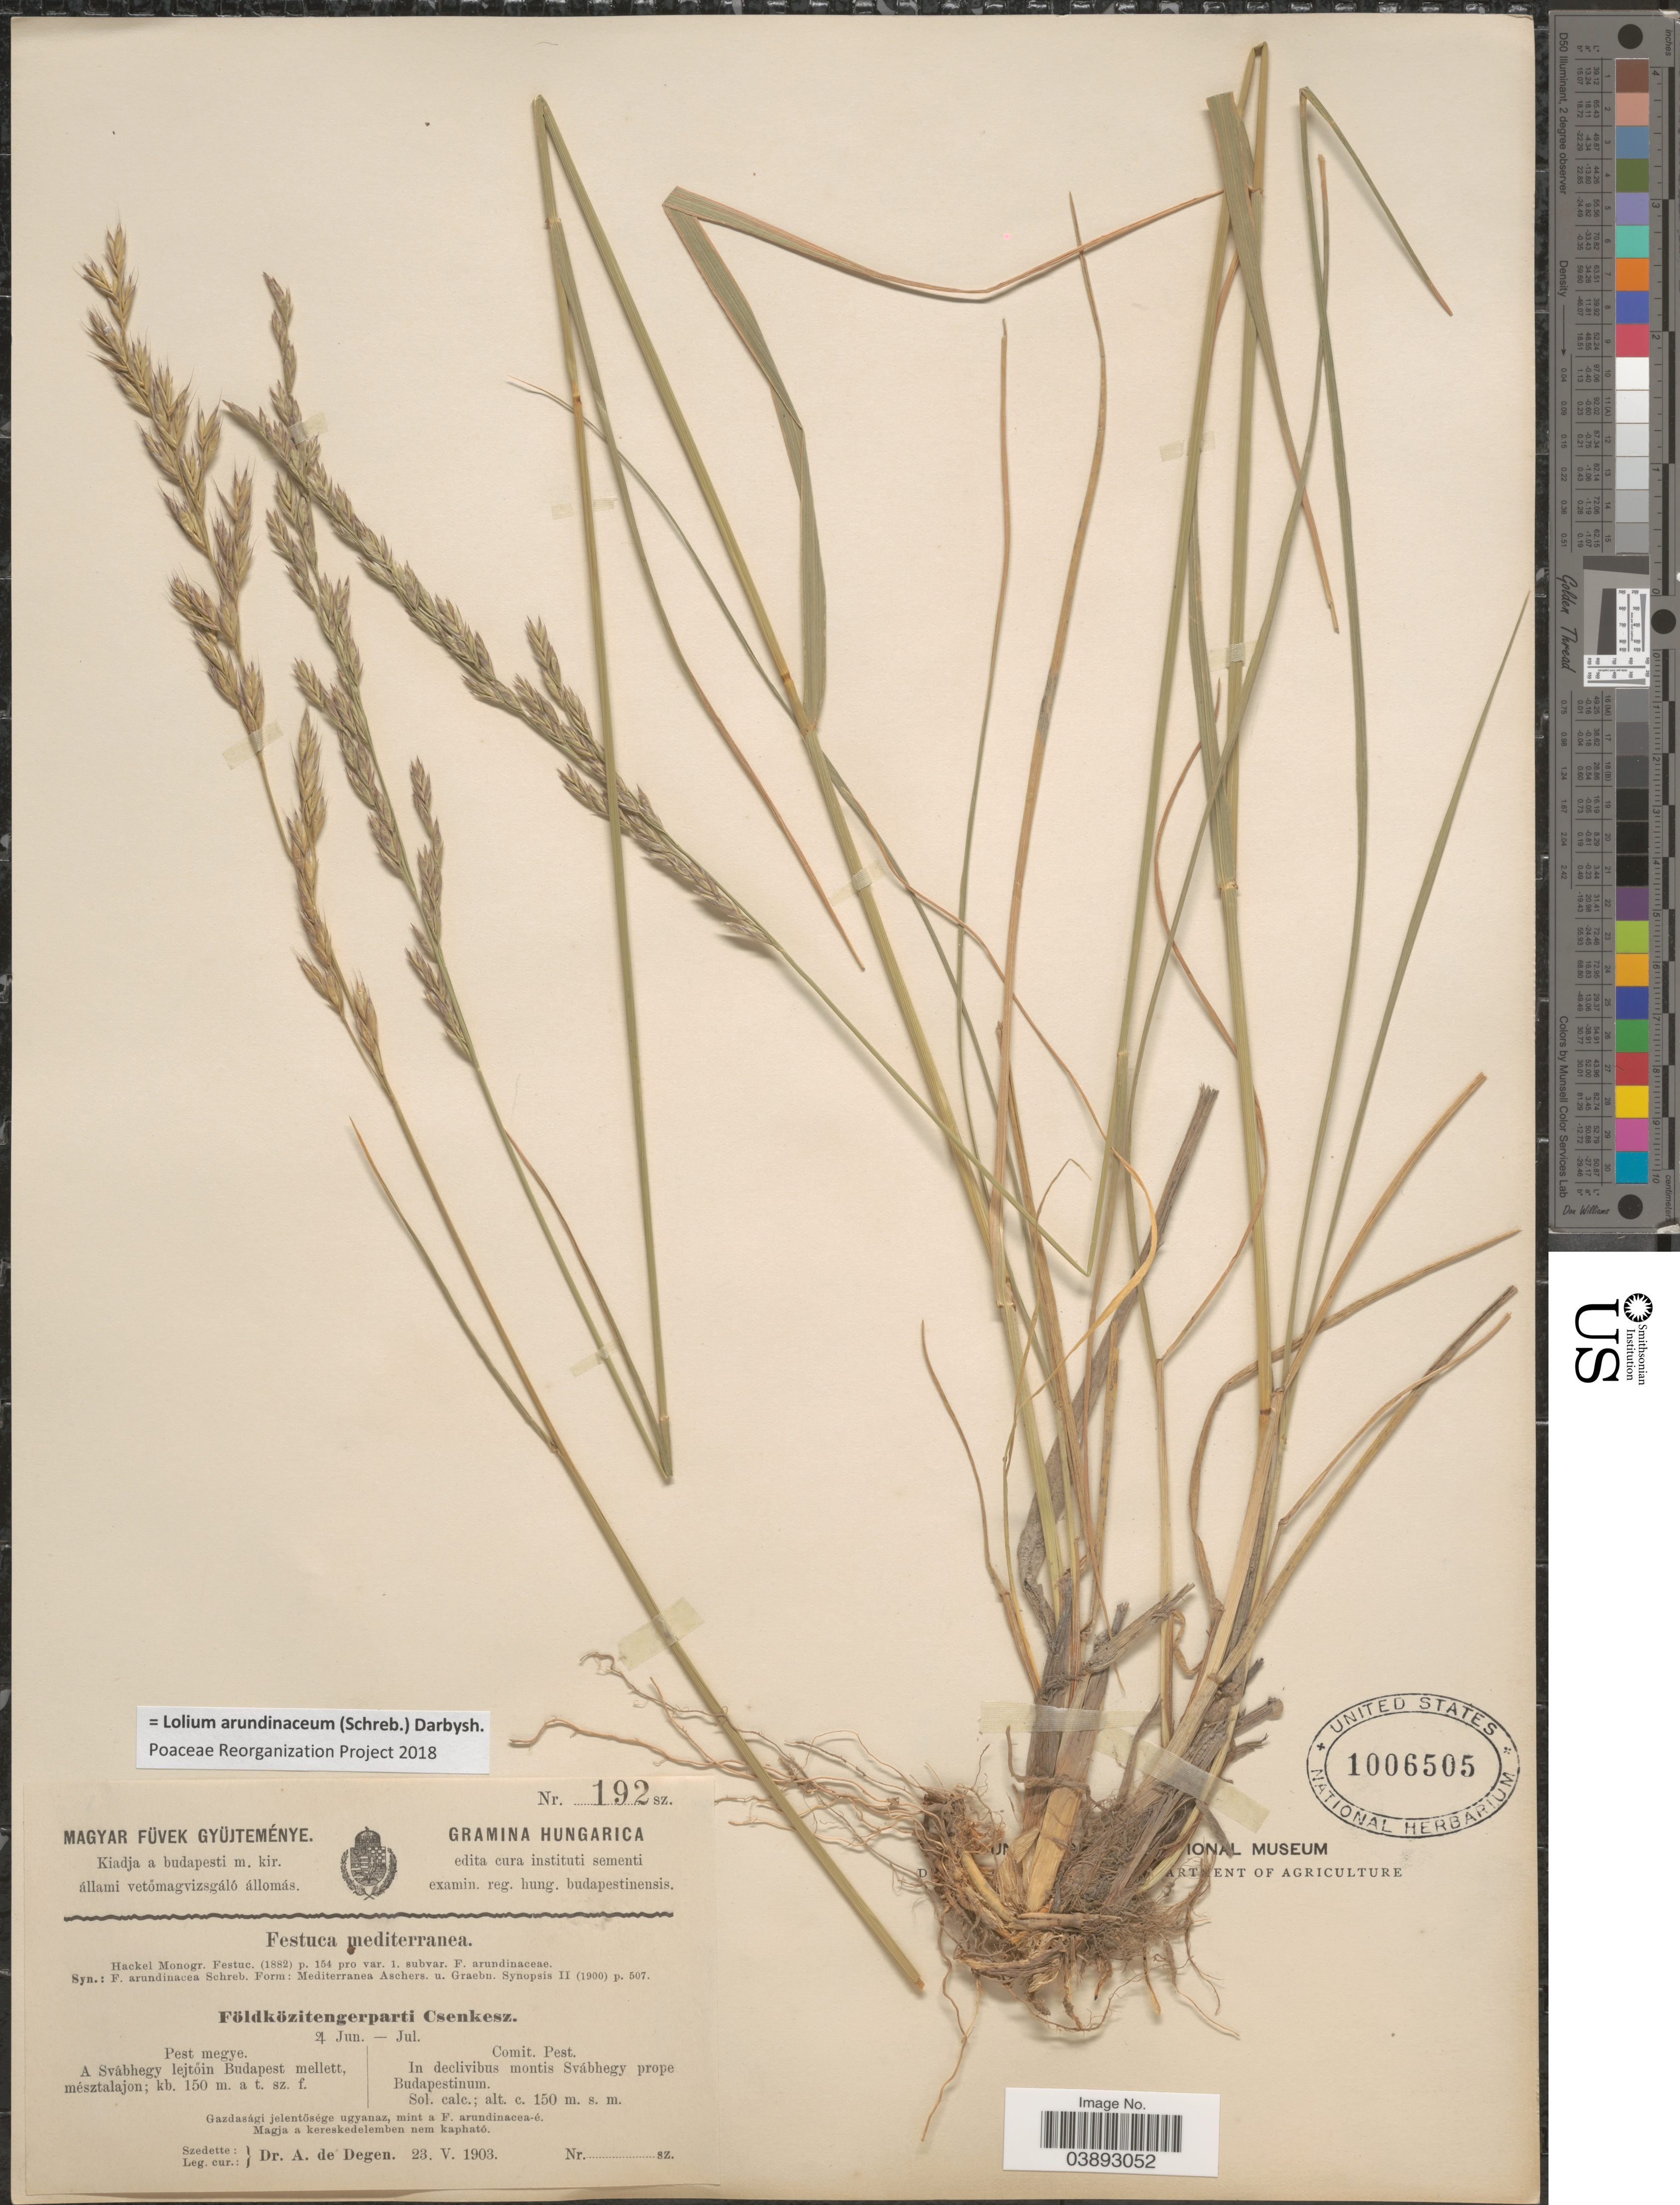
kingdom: Plantae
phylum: Tracheophyta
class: Liliopsida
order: Poales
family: Poaceae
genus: Lolium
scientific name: Lolium arundinaceum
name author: (Schreb.) Darbysh.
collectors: A. Degen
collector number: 192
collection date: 1903-05-23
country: Hungary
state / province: Pest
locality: Hungarica. Comit. Pest. In declivibus montis Svábhegy prope Budapestinum.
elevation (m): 150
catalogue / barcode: US 1006505